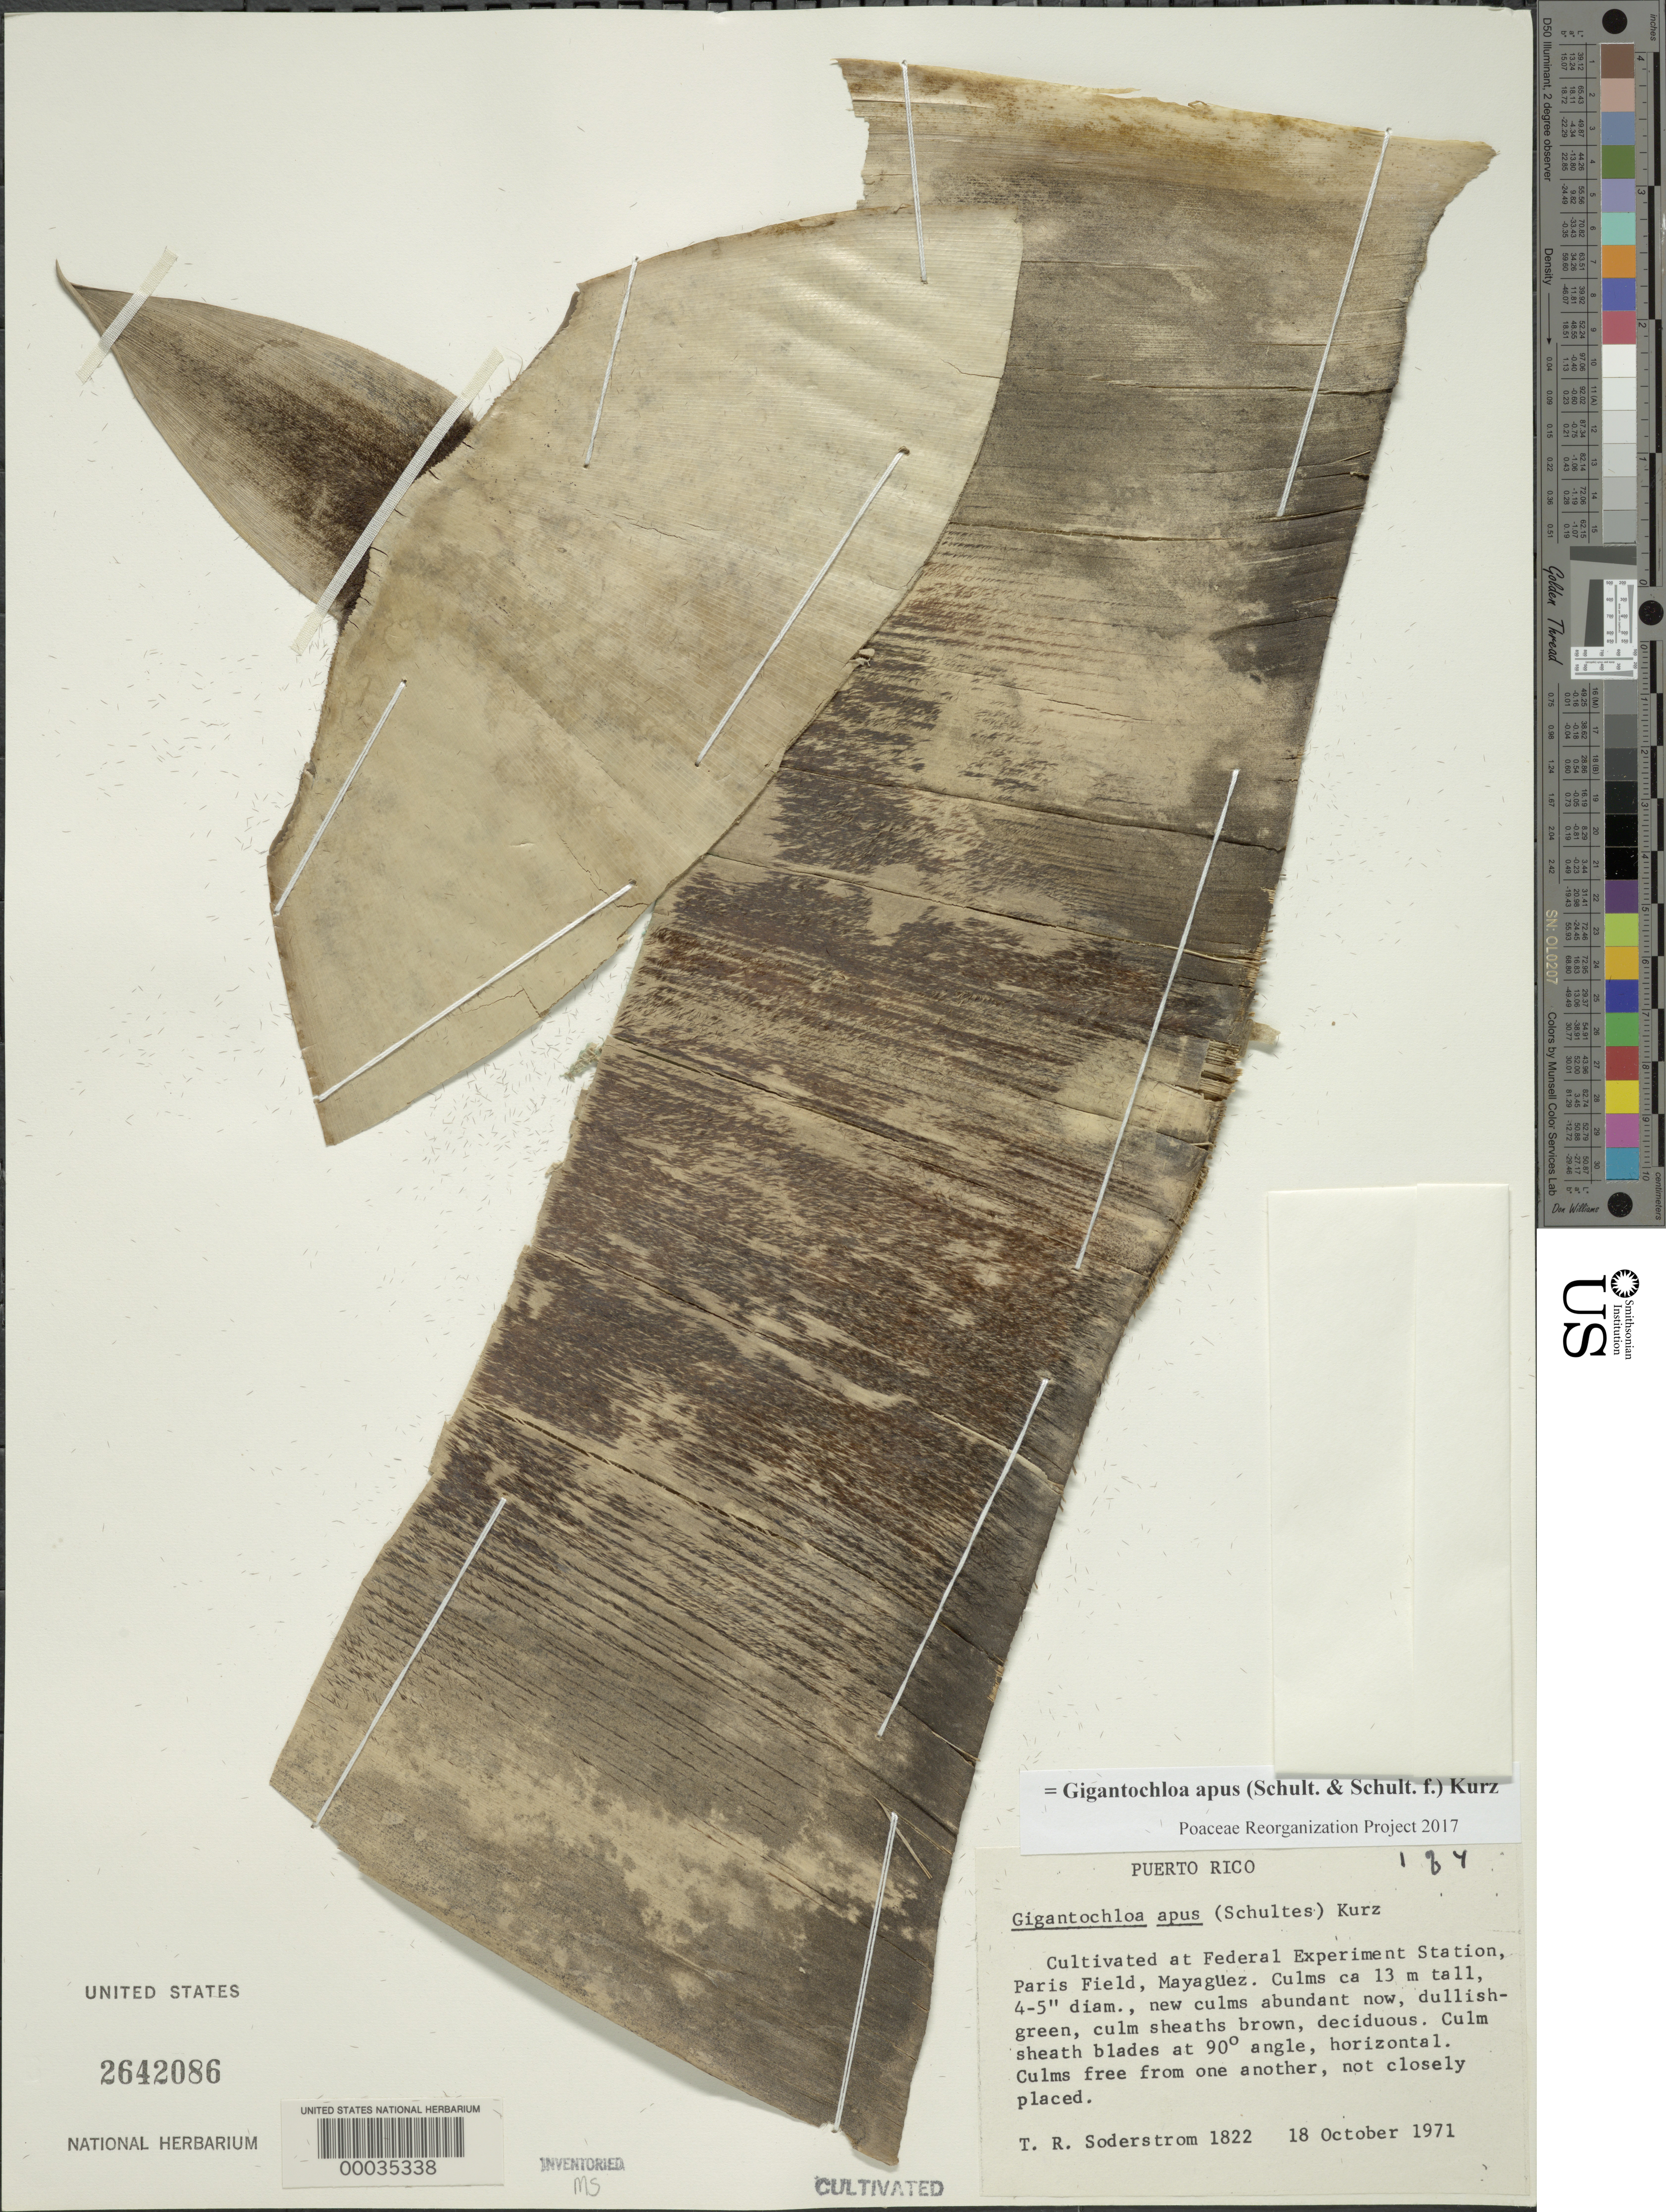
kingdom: Plantae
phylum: Tracheophyta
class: Liliopsida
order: Poales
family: Poaceae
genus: Gigantochloa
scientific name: Gigantochloa apus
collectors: T. R. Soderstrom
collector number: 1822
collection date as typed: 18 Oct 1971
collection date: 1971-10-18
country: Puerto Rico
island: Greater Antilles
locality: Federal experimental station, paris field-mayaguez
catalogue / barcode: US 2642086